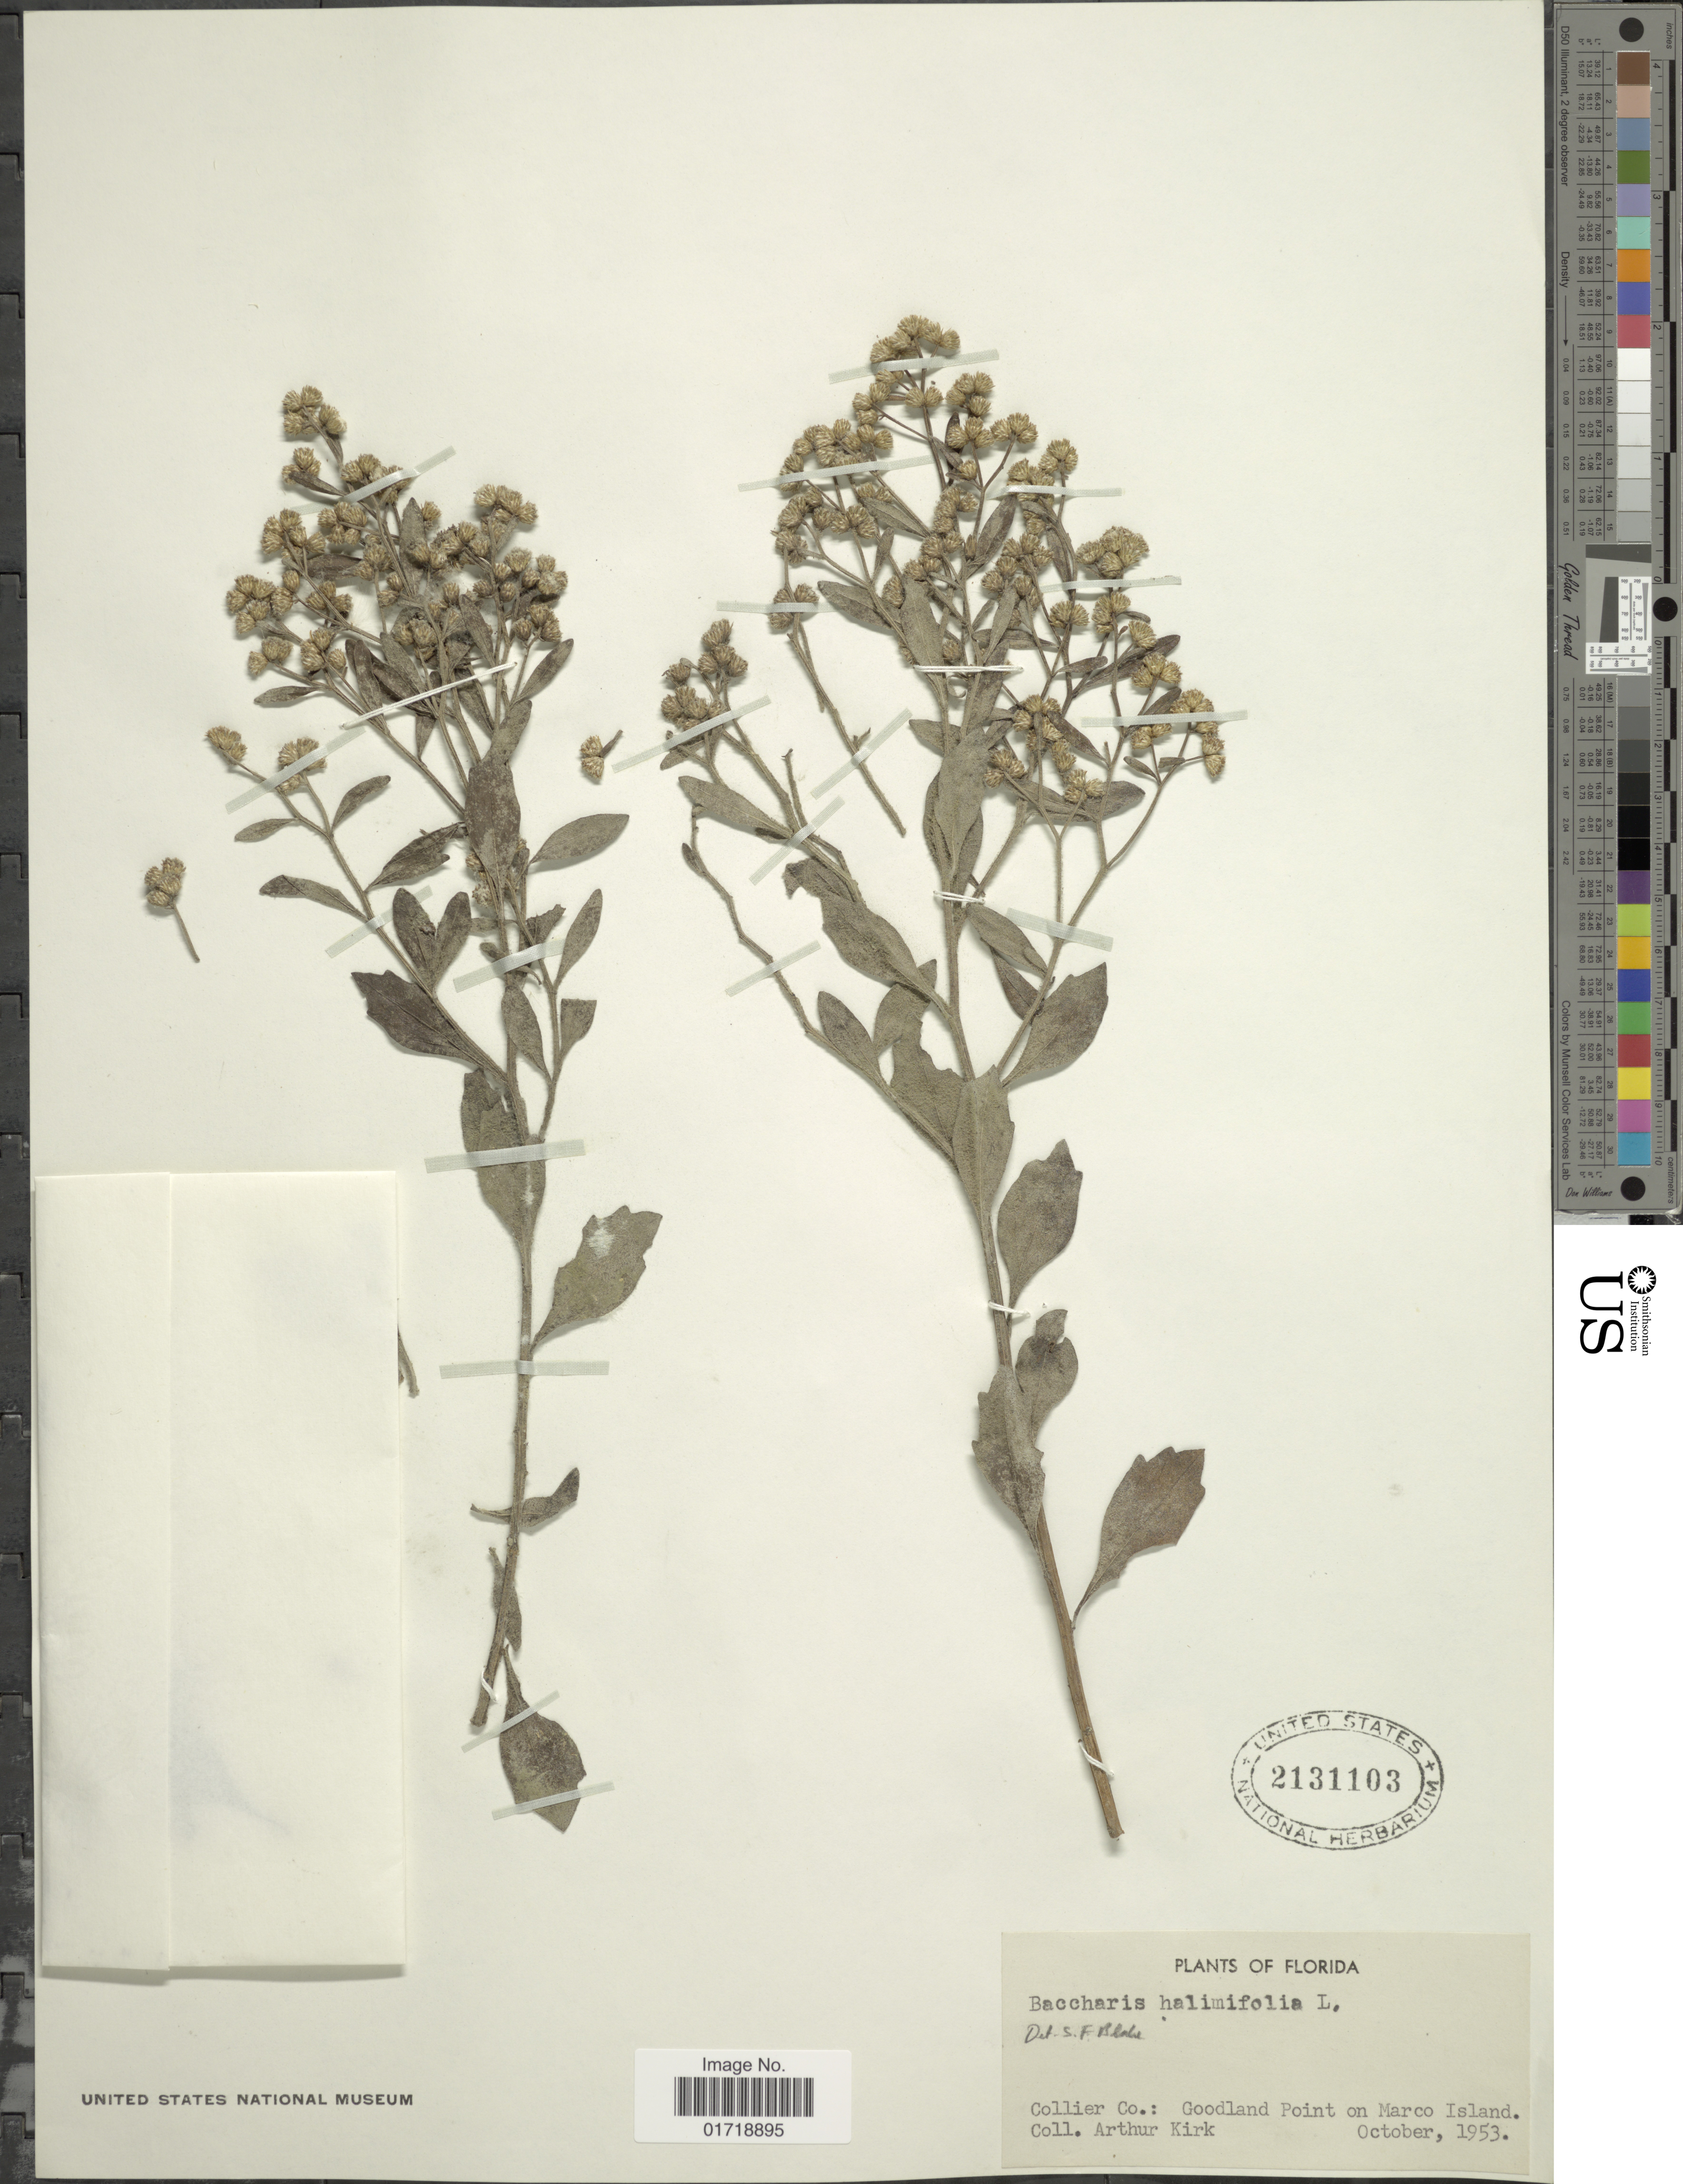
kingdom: Plantae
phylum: Tracheophyta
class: Magnoliopsida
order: Asterales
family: Asteraceae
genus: Baccharis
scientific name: Baccharis halimifolia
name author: L.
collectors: A. Kirk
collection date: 1953-10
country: United States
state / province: Florida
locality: Collier Co.: Goodland Point on Marco Island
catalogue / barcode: US 2131103